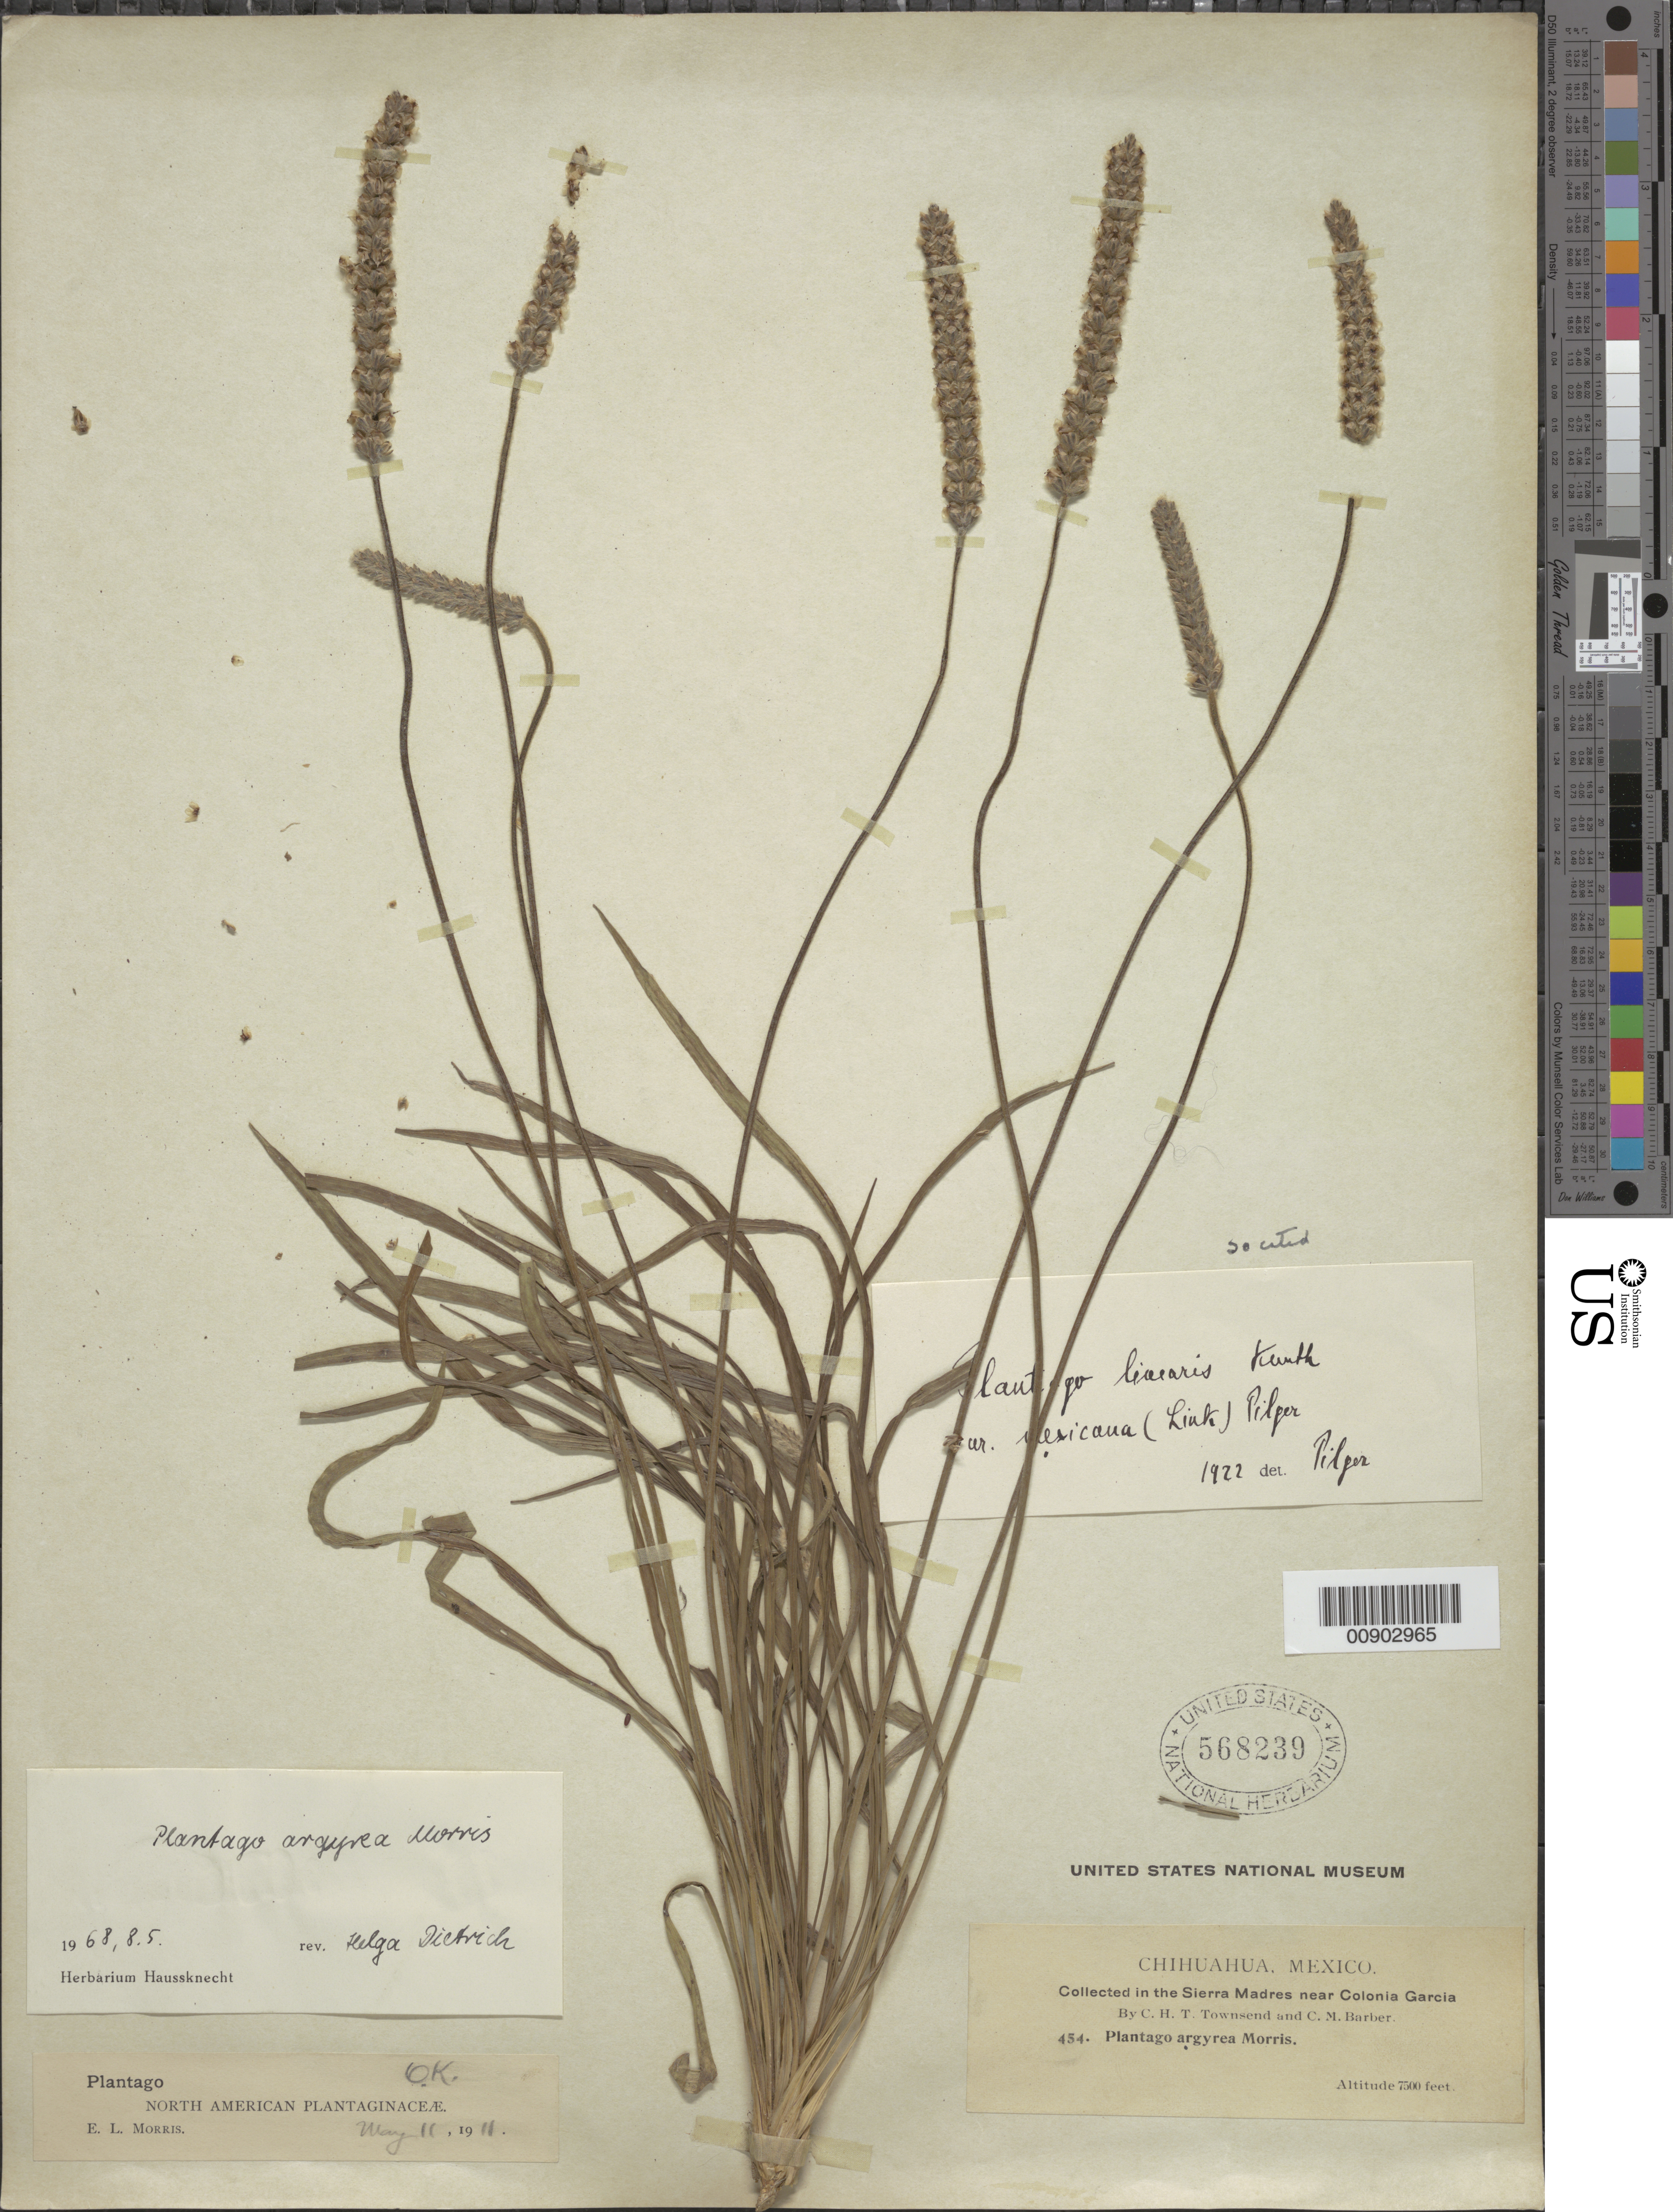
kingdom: Plantae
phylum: Tracheophyta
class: Magnoliopsida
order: Lamiales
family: Plantaginaceae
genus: Plantago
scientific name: Plantago argyrea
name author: E. Morris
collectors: C. H. T. Townsend & C. Barber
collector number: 454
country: Mexico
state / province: Chihuahua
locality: Sierra Madre near Colonia García, Chihuahua.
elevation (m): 2286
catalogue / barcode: US 568239